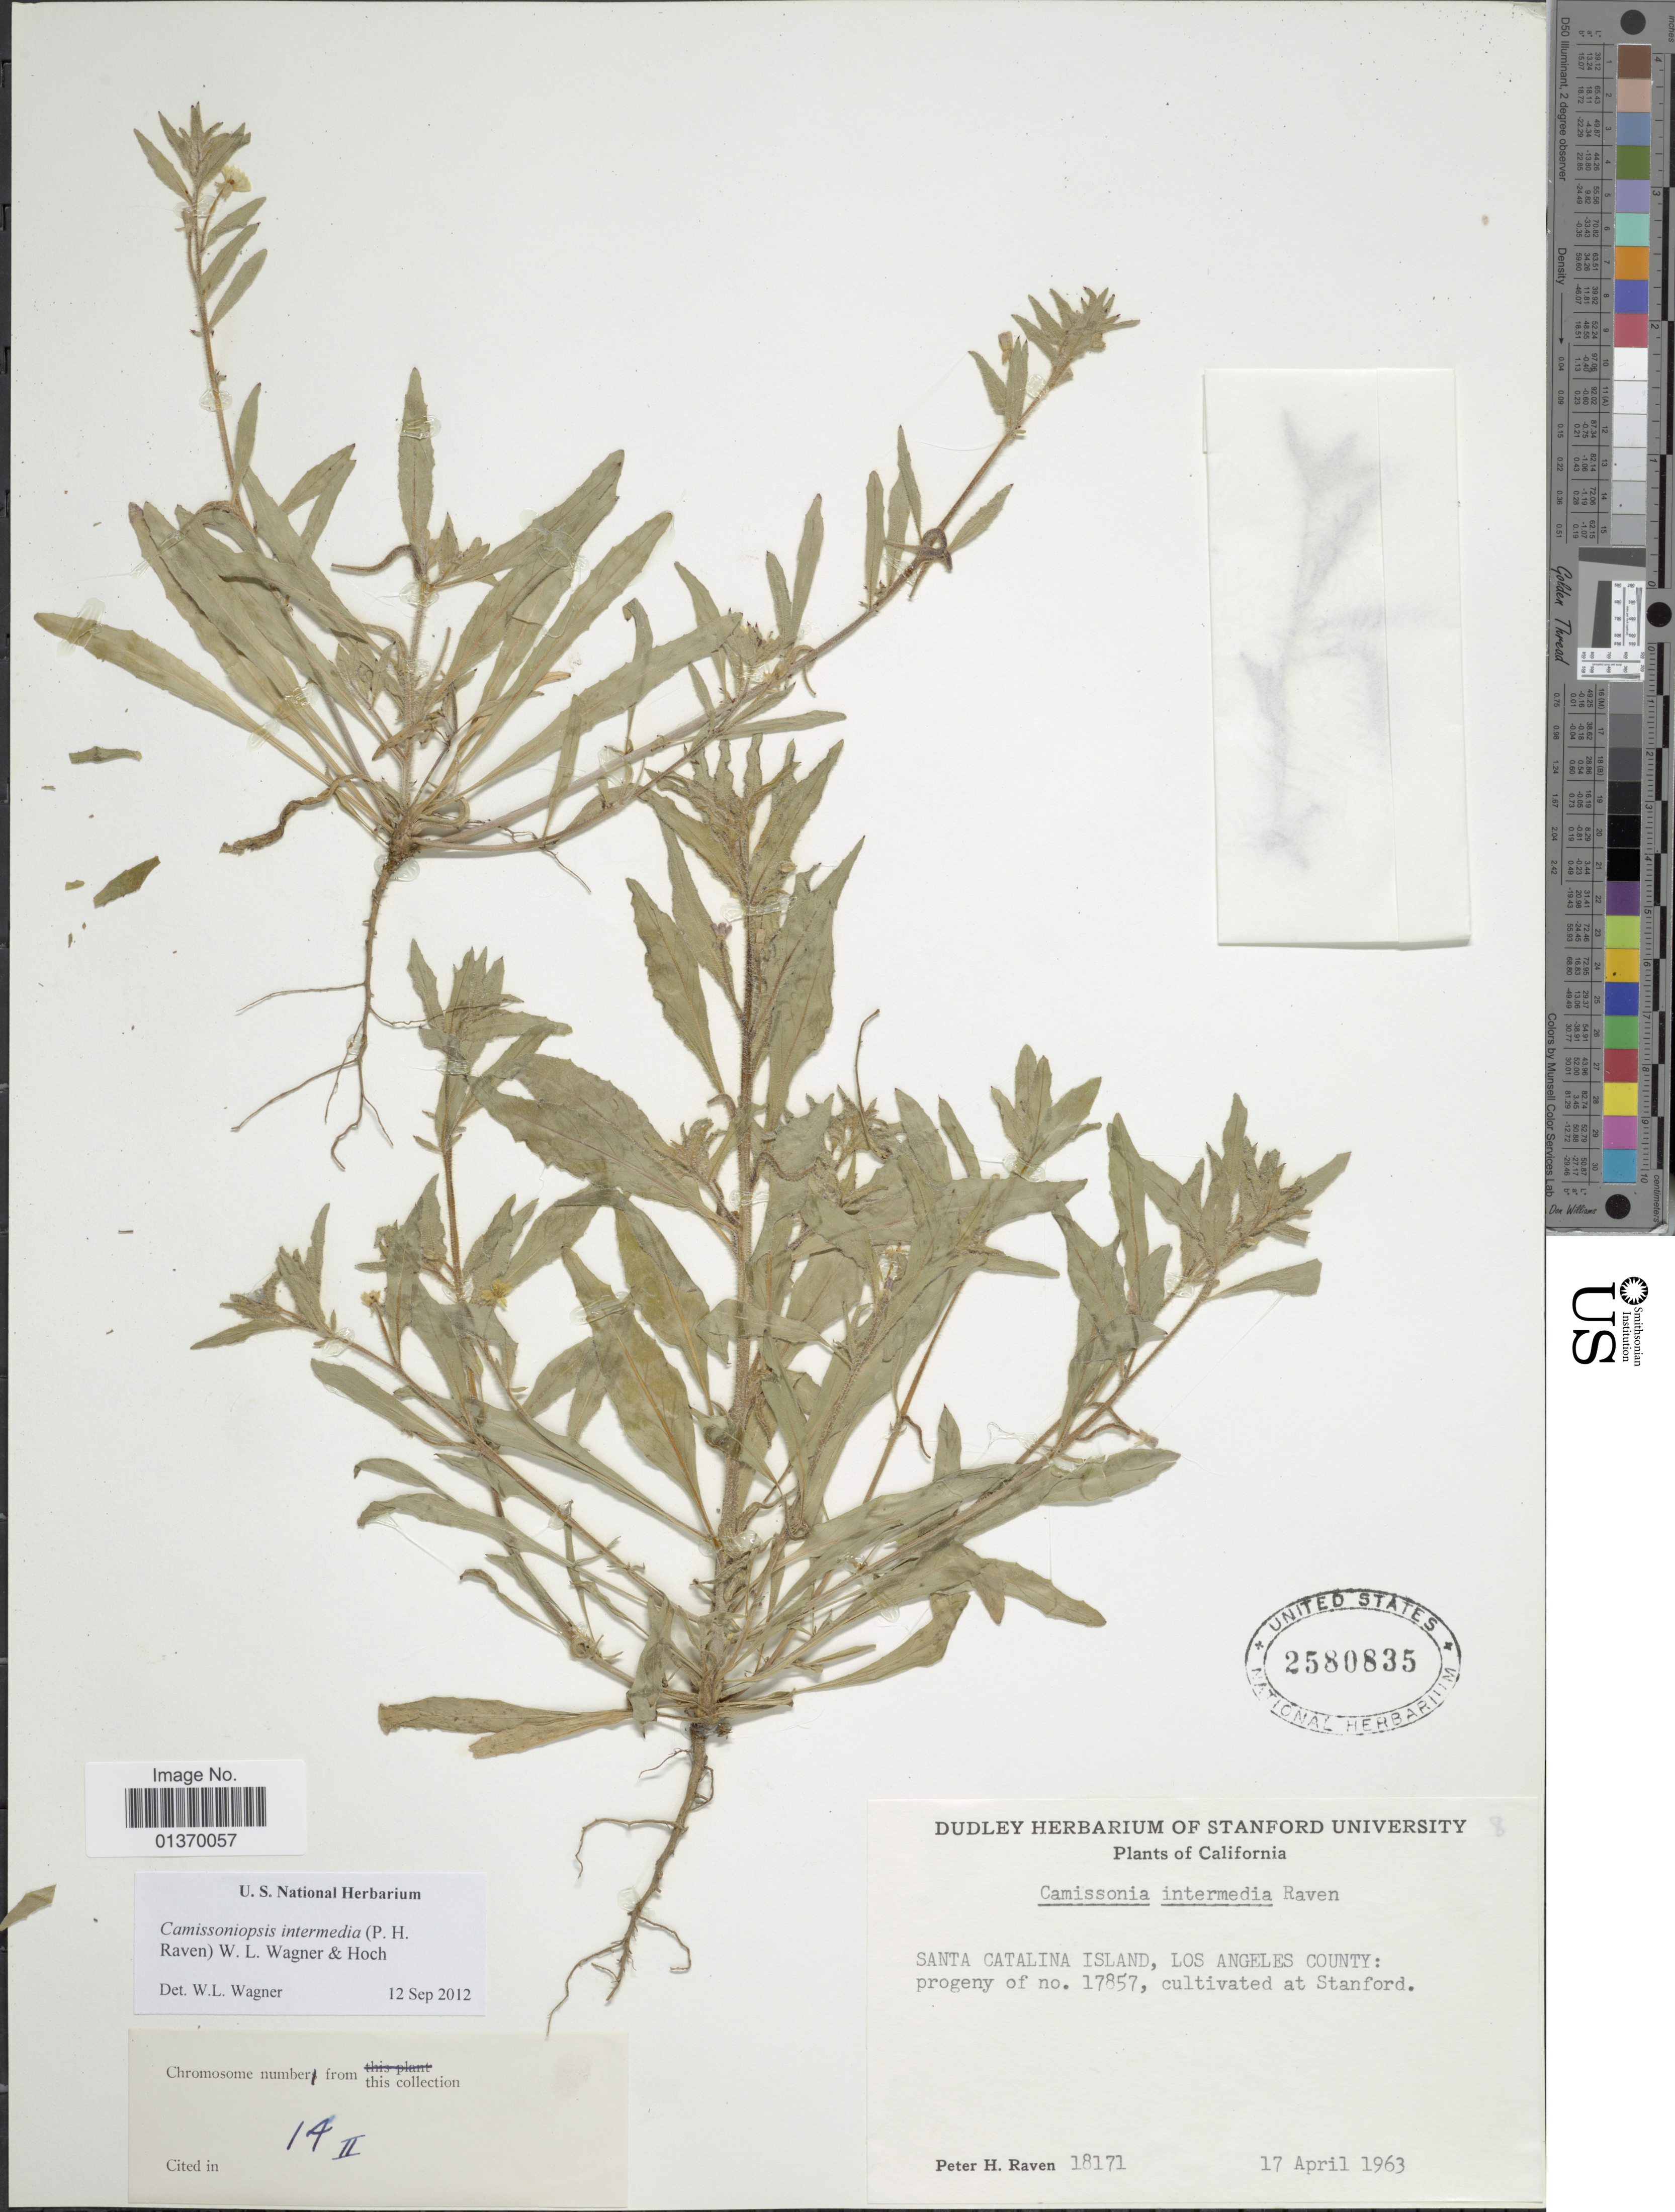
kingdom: Plantae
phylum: Tracheophyta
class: Magnoliopsida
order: Myrtales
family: Onagraceae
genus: Camissoniopsis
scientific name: Camissoniopsis intermedia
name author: (P.H. Raven) W.L. Wagner & Hoch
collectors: P. H. Raven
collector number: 18171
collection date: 1963-04-17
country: United States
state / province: California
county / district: Los Angeles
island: Santa Catalina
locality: Santa Catalina Island, Los Angeles County: at Stanford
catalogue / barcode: US 2580835